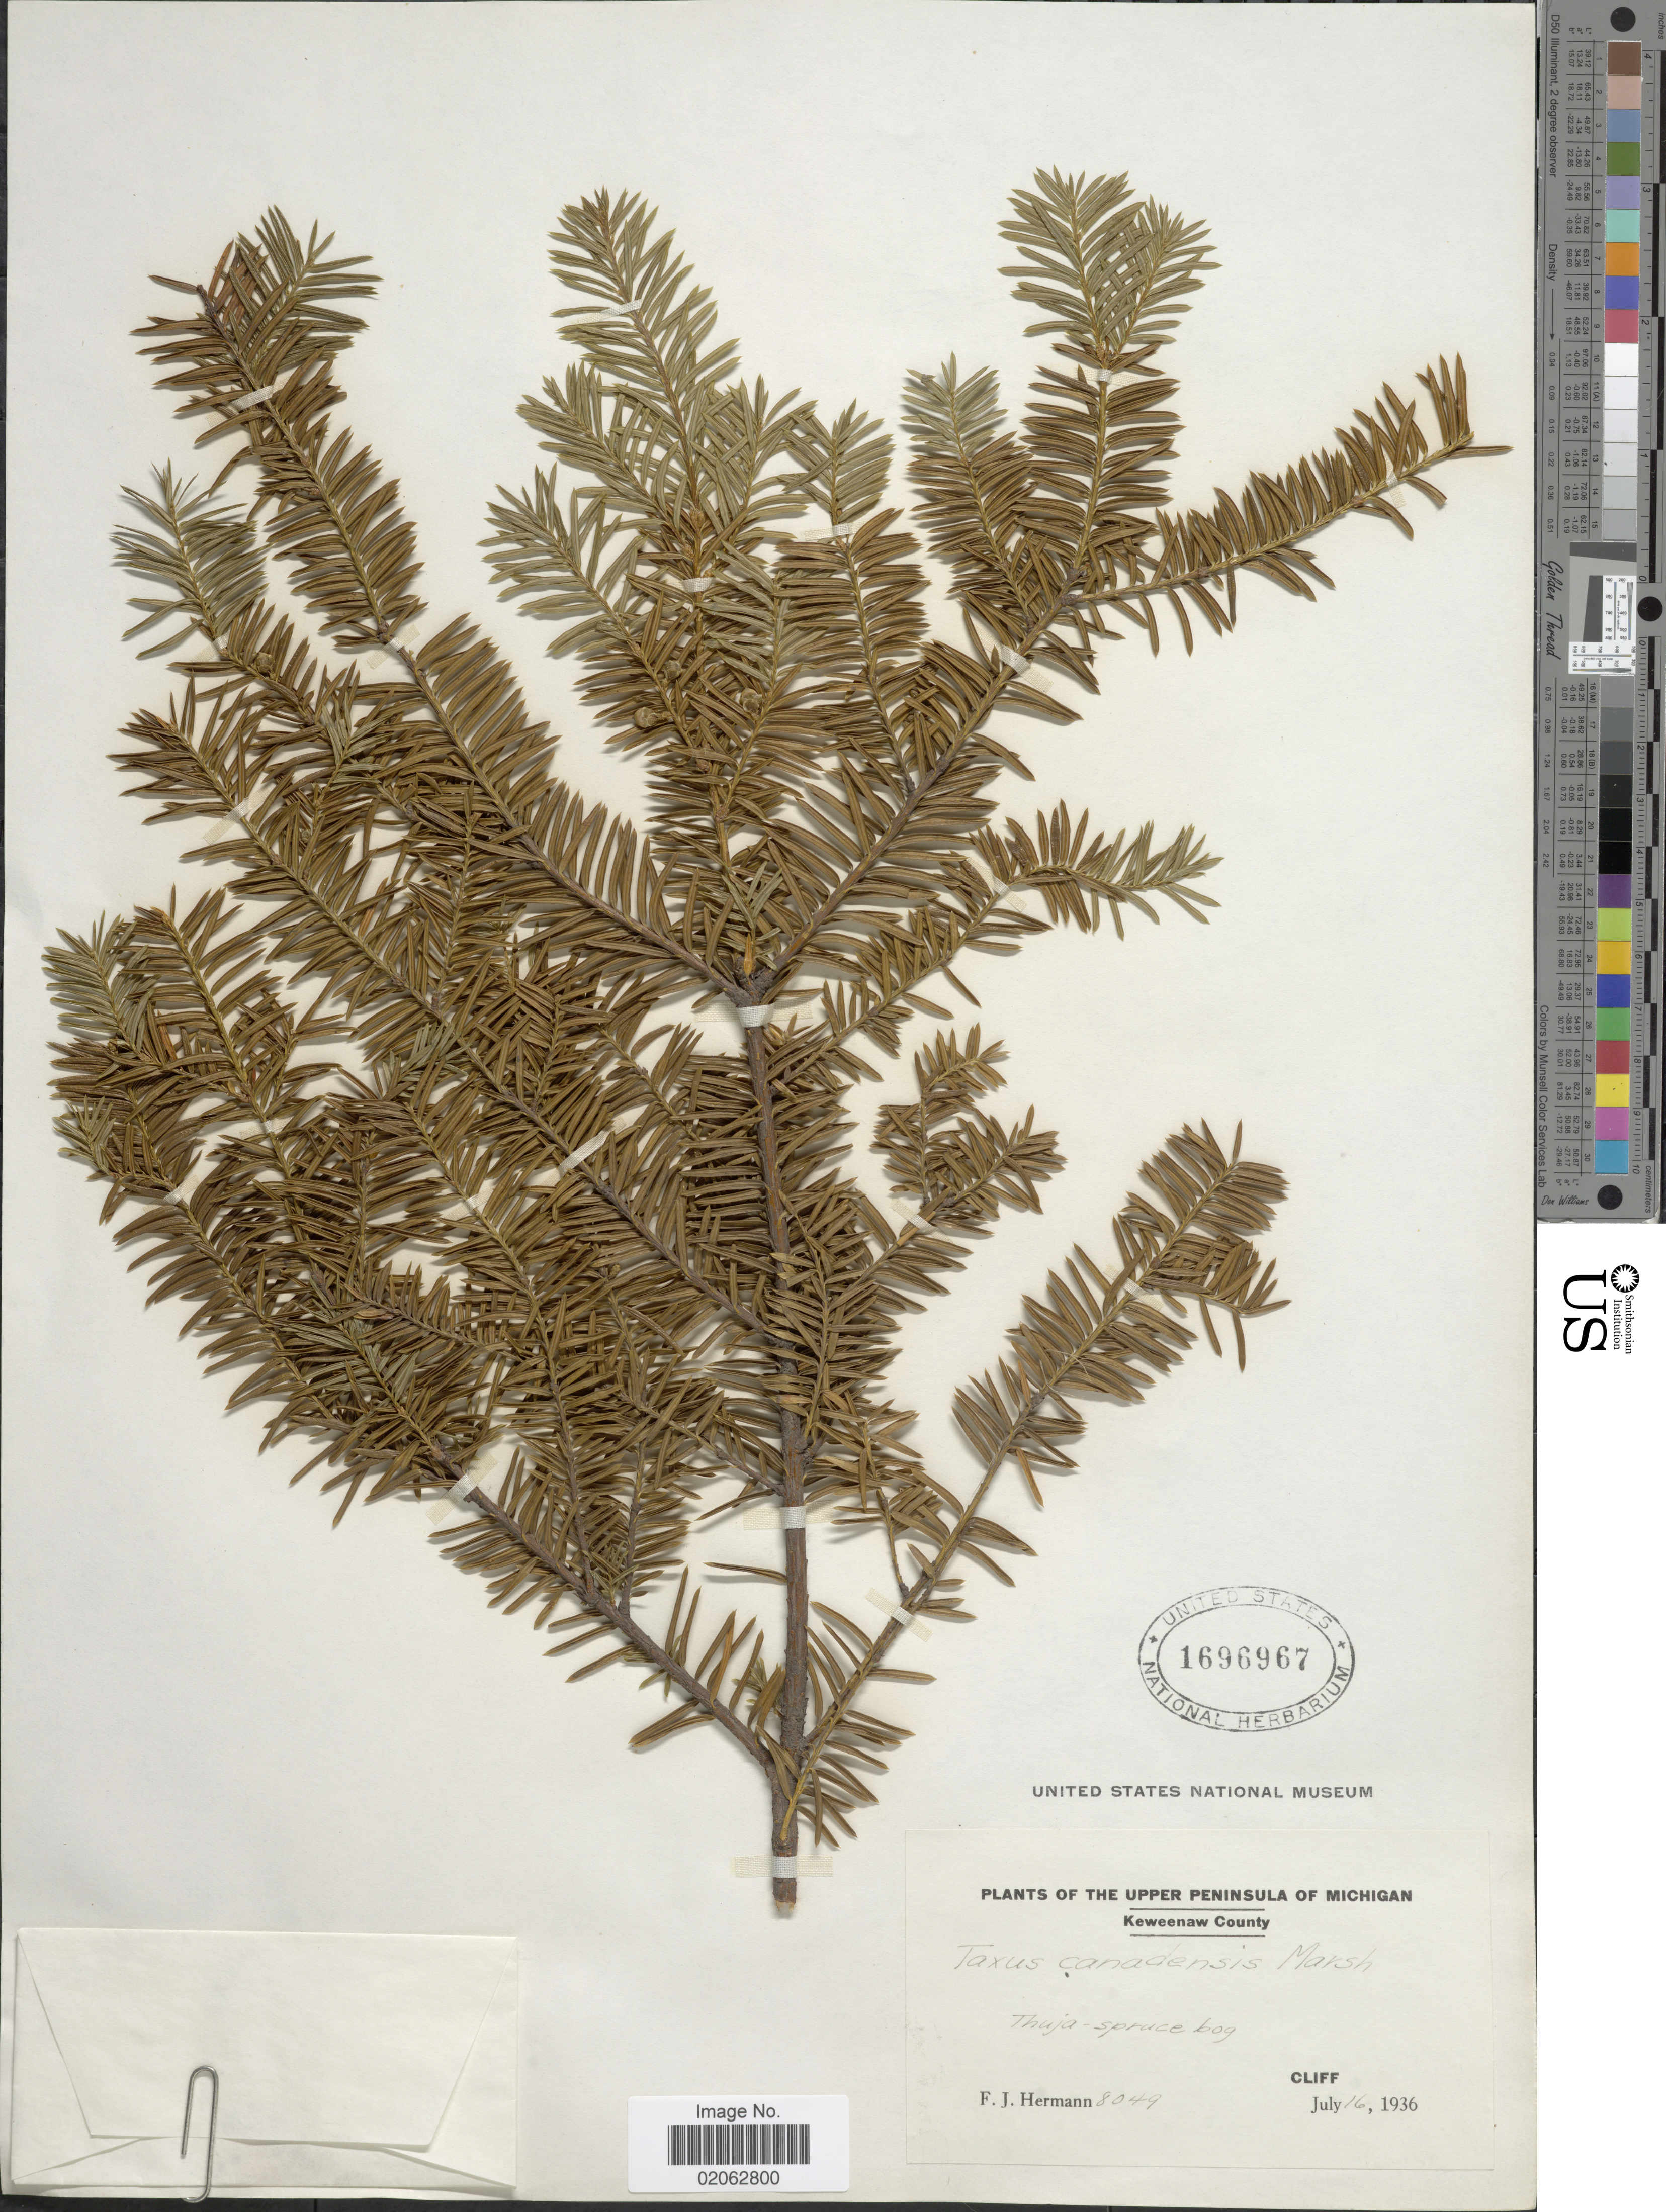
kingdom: Plantae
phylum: Tracheophyta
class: Pinopsida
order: Pinales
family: Taxaceae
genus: Taxus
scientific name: Taxus canadensis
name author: Marshall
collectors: F. J. Hermann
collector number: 8049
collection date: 1936-07-16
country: United States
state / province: Michigan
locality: The Upper Peninsula of Michigan, Keweena County, Cliff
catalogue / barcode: US 1696967